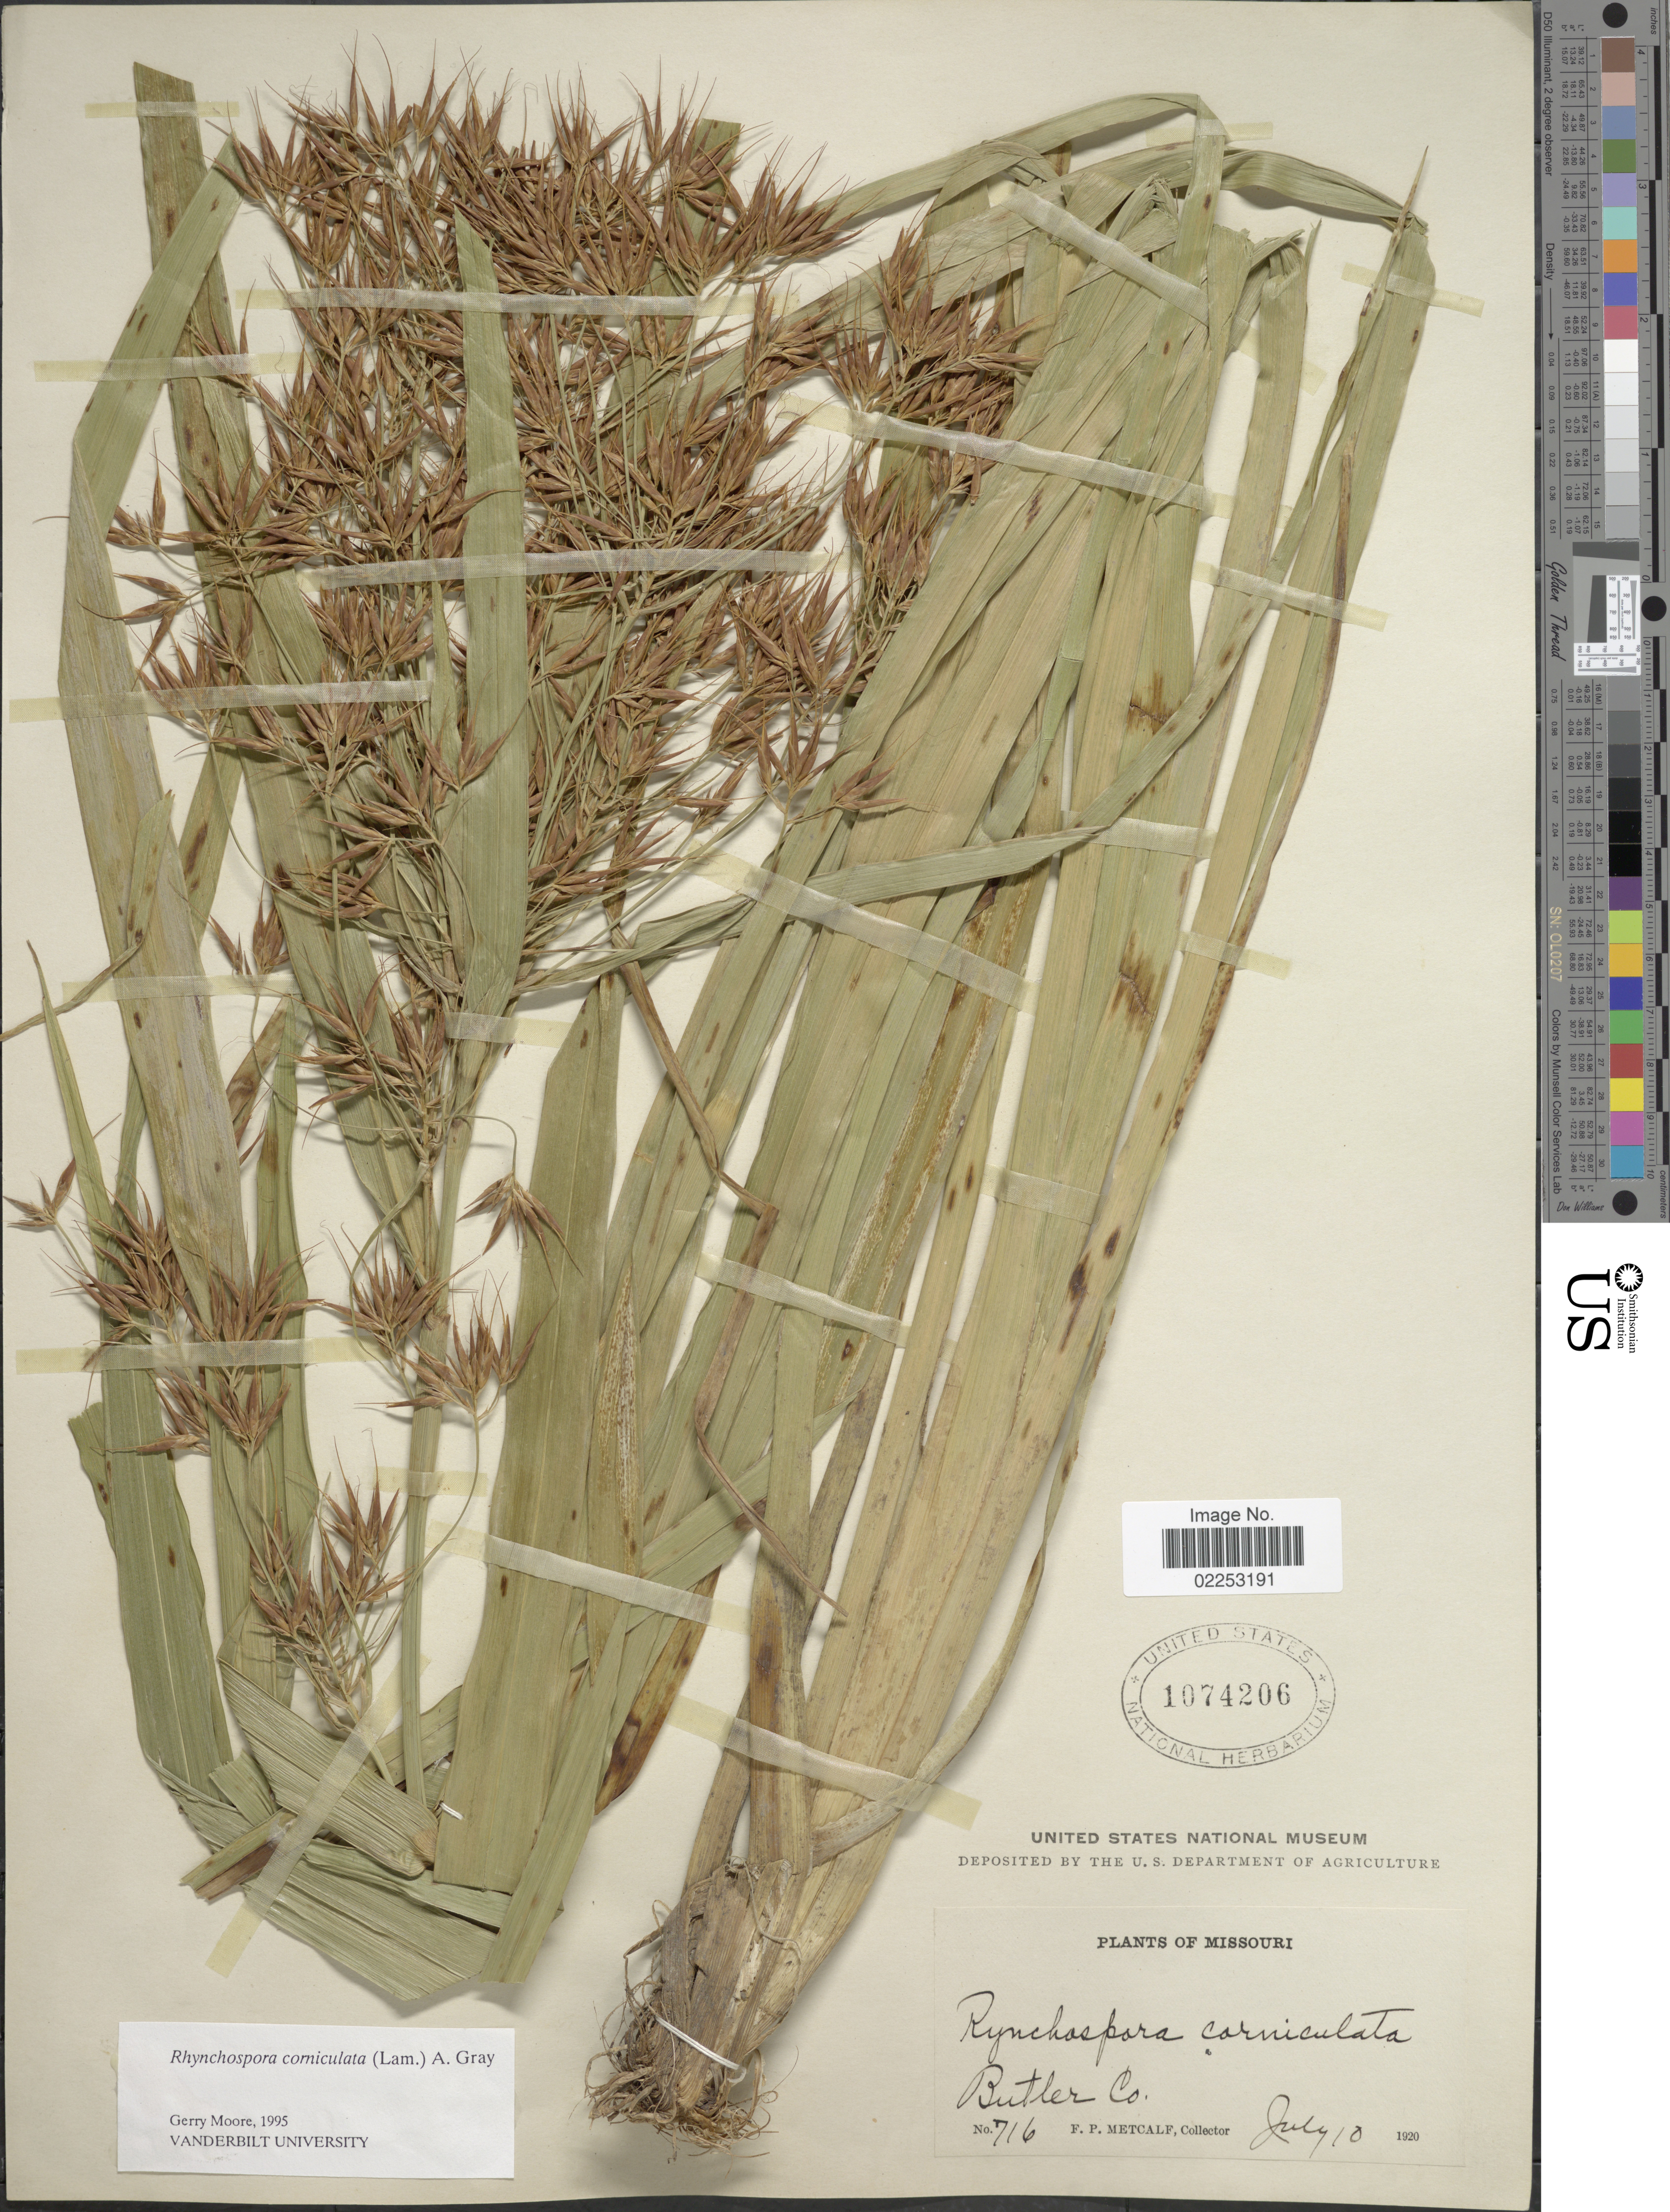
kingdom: Plantae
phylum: Tracheophyta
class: Liliopsida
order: Poales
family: Cyperaceae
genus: Rhynchospora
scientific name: Rhynchospora corniculata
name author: (Lam.) A. Gray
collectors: F. Metcalf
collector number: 716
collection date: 1920-07-10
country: United States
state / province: Missouri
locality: Butler Co.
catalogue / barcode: US 1074206